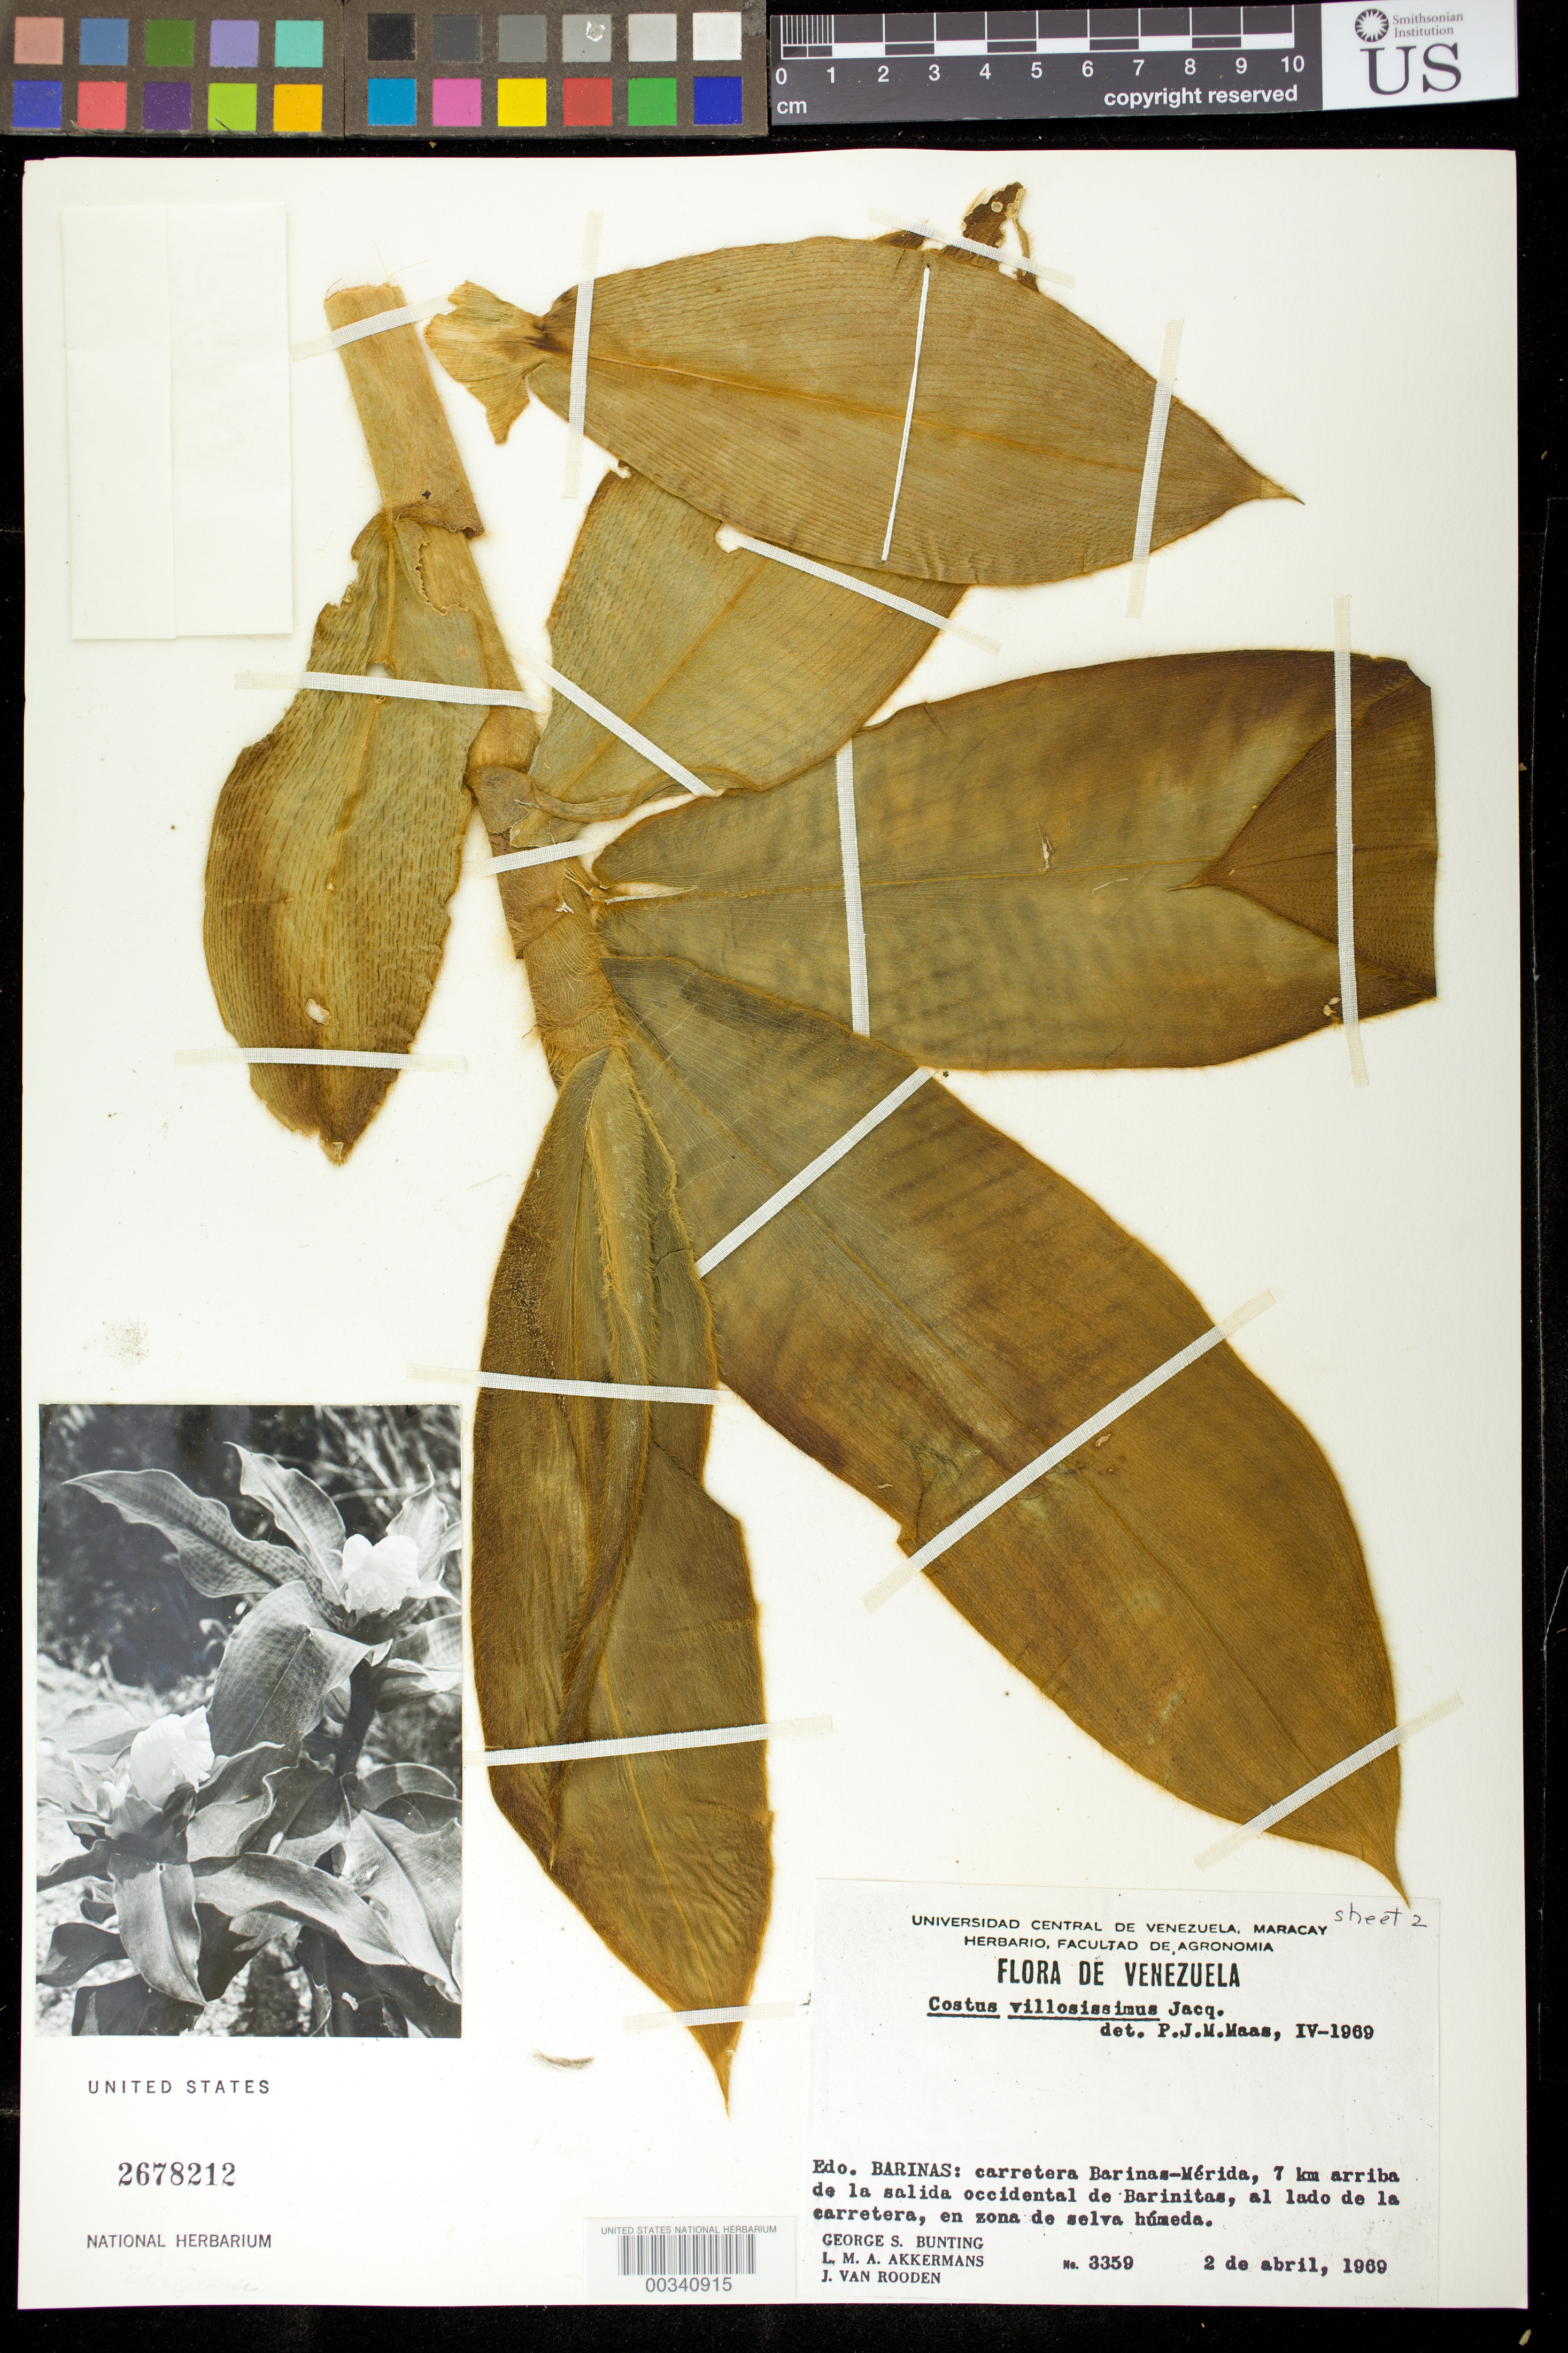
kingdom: Plantae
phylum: Tracheophyta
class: Liliopsida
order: Zingiberales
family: Costaceae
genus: Costus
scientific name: Costus villosissimus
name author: Jacq.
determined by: Maas, Paul J. M.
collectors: G. S. Bunting, L. M. Akkermans & J. Van Rooden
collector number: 3359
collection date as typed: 02 Apr 1969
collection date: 1969-04-02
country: Venezuela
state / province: Barinas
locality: Carretera barinas-merida, 7 km arriba de la salida occidental de barinitas, al lado de la carretera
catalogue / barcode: US 2678212